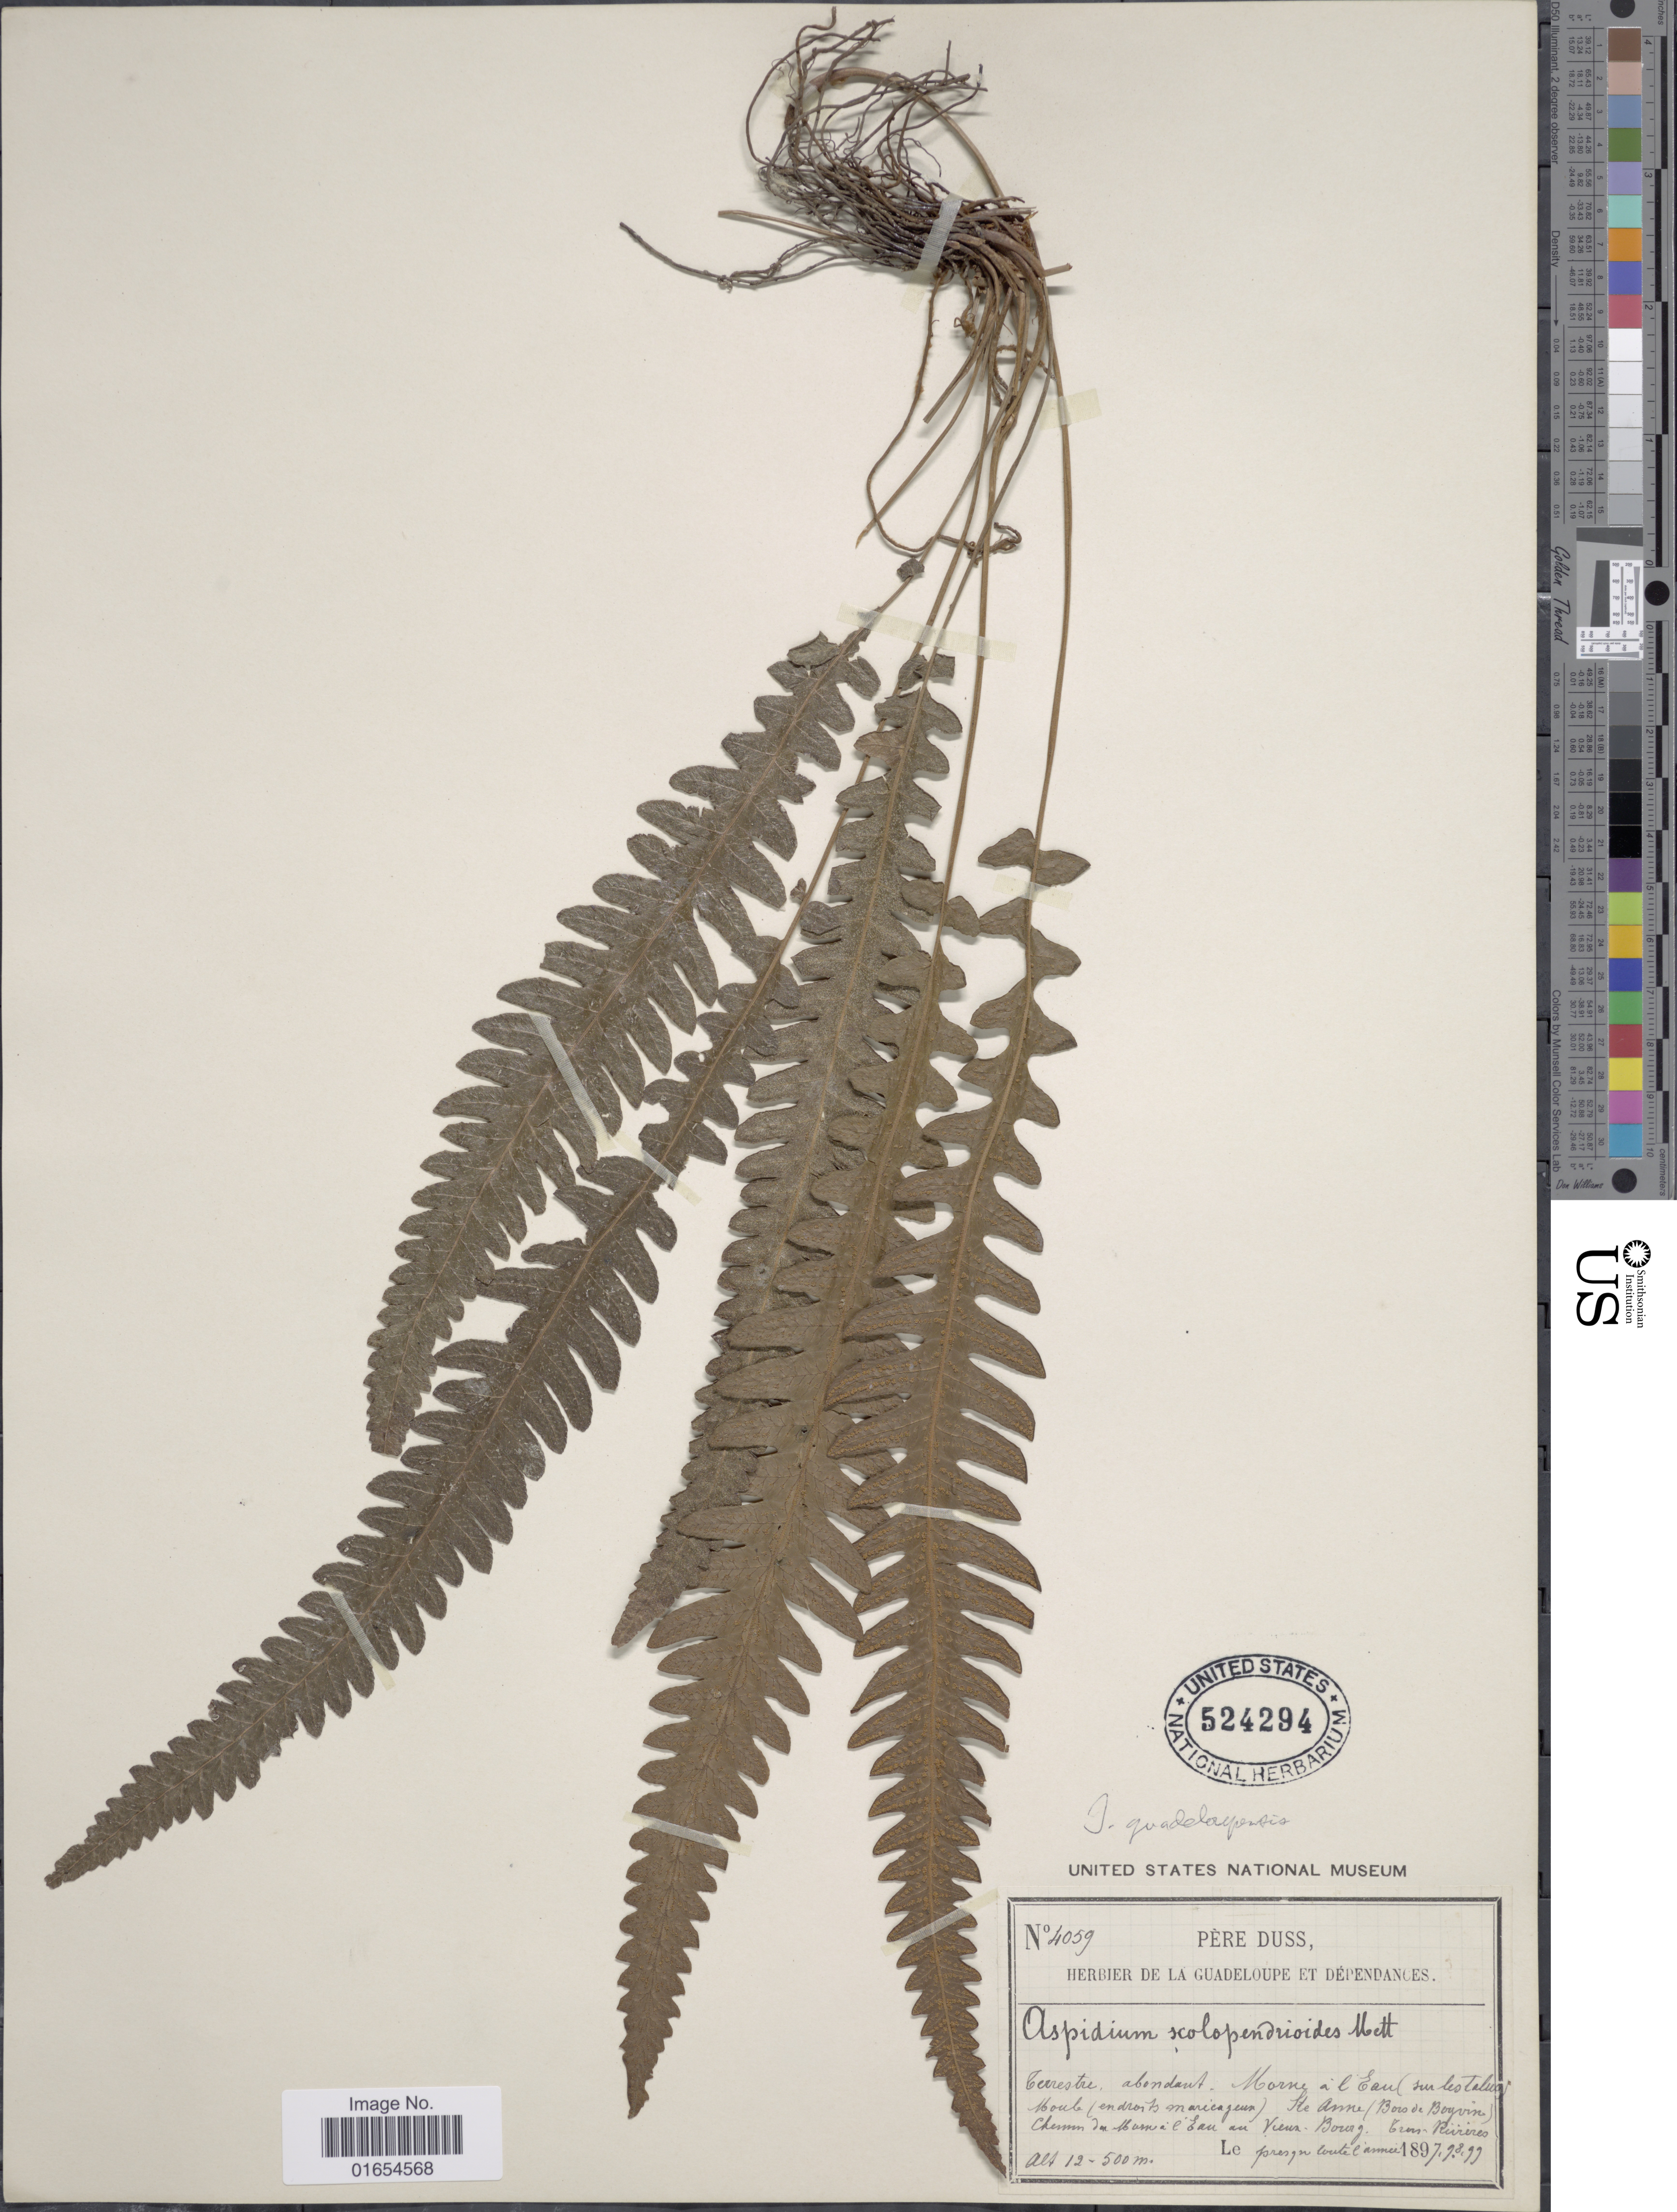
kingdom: Plantae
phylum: Tracheophyta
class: Polypodiopsida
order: Polypodiales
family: Thelypteridaceae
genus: Goniopteris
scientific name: Goniopteris guadelupensis (Wikstr.) comb. nov., ined 2015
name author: (Wikstr.)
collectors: Père Duss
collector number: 4059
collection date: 1897/1899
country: Guadeloupe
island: Basse-Terre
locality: Terreste, abondant. Morne a l'Eau (sur les talus) Moule (endroits marecageux) ste Anne (Bois de Boyvin) Chemin du Morne a l'Eau au Vieux-Bourg, Trois-Rivieres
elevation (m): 12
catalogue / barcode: US 524294